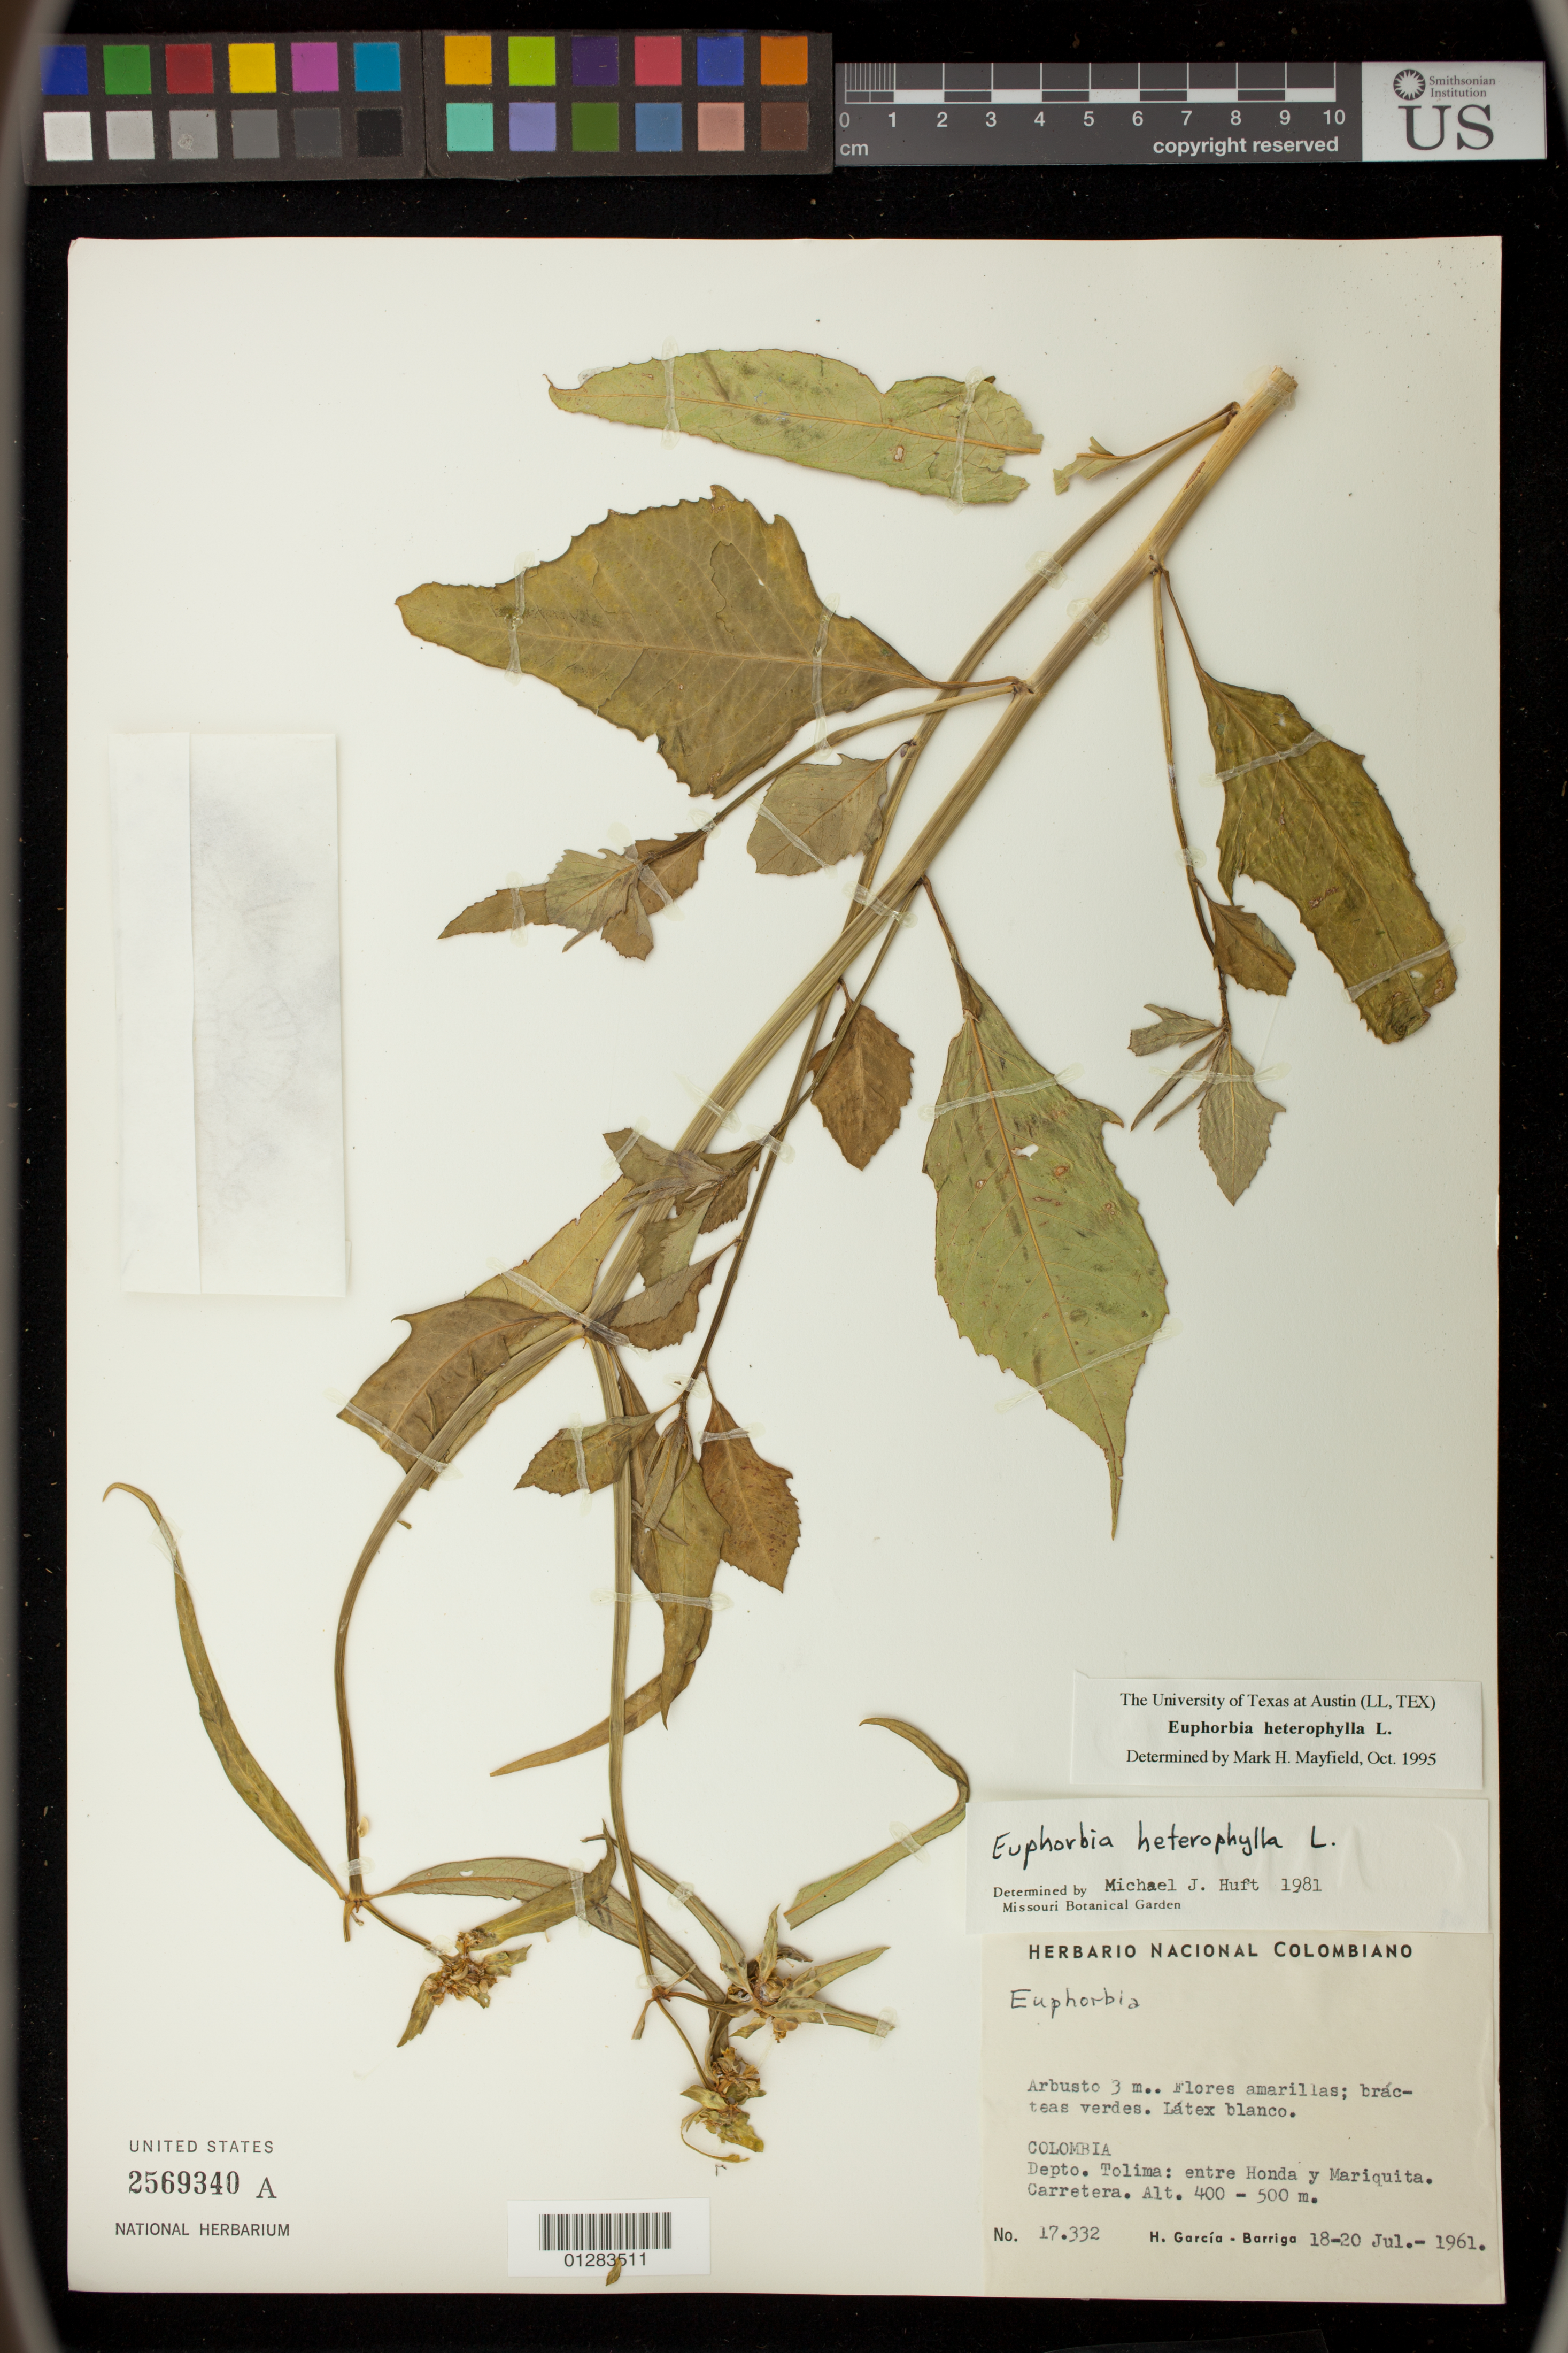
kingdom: Plantae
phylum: Tracheophyta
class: Magnoliopsida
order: Malpighiales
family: Euphorbiaceae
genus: Euphorbia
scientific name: Euphorbia heterophylla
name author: L.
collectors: H. García Barriga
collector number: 17.332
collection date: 1961-07-18/1961-07-20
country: Colombia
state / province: Tolima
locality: Entre Honda y Mariquita, carretera.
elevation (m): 400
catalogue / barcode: US 2569340A